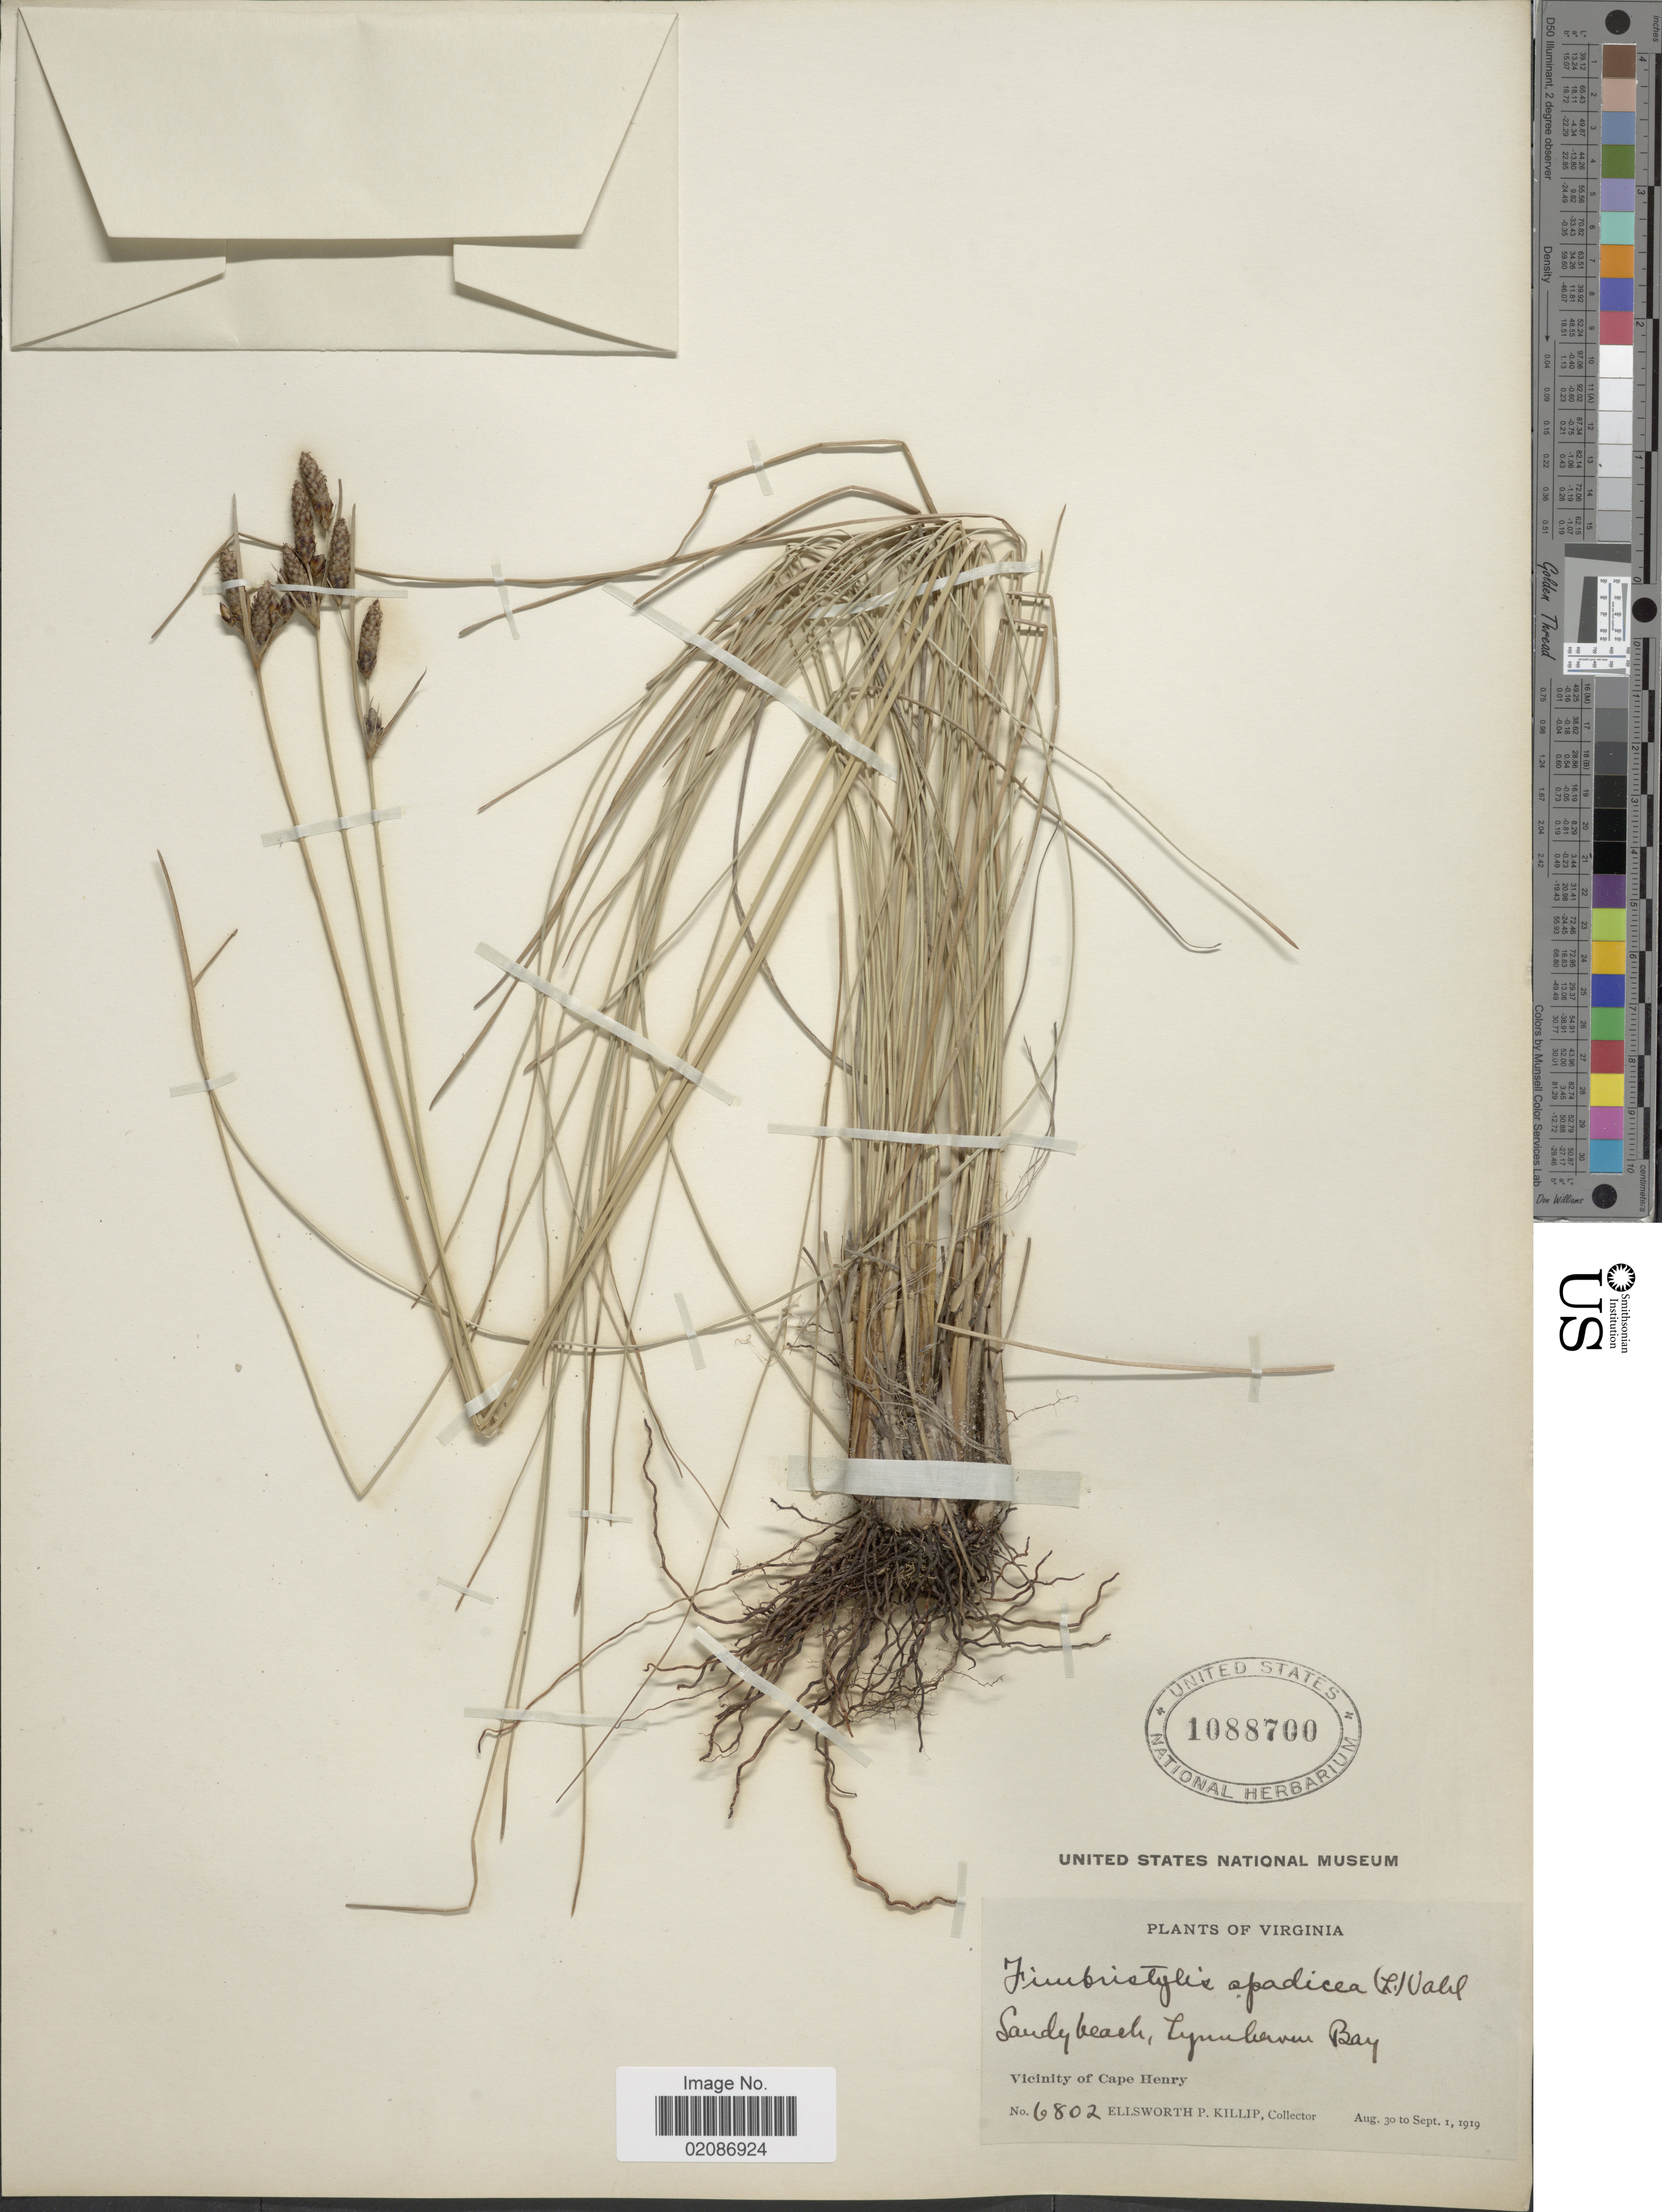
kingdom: Plantae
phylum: Tracheophyta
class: Liliopsida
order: Poales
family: Cyperaceae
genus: Fimbristylis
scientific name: Fimbristylis castanea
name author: (Michx.) Vahl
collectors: E. P. Killip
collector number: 6802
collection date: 1919-08-30/1919-09-01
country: United States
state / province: Virginia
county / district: City of Virginia Beach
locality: Lynnhaven Bay, Vicinity of Cape Henry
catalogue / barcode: US 1088700